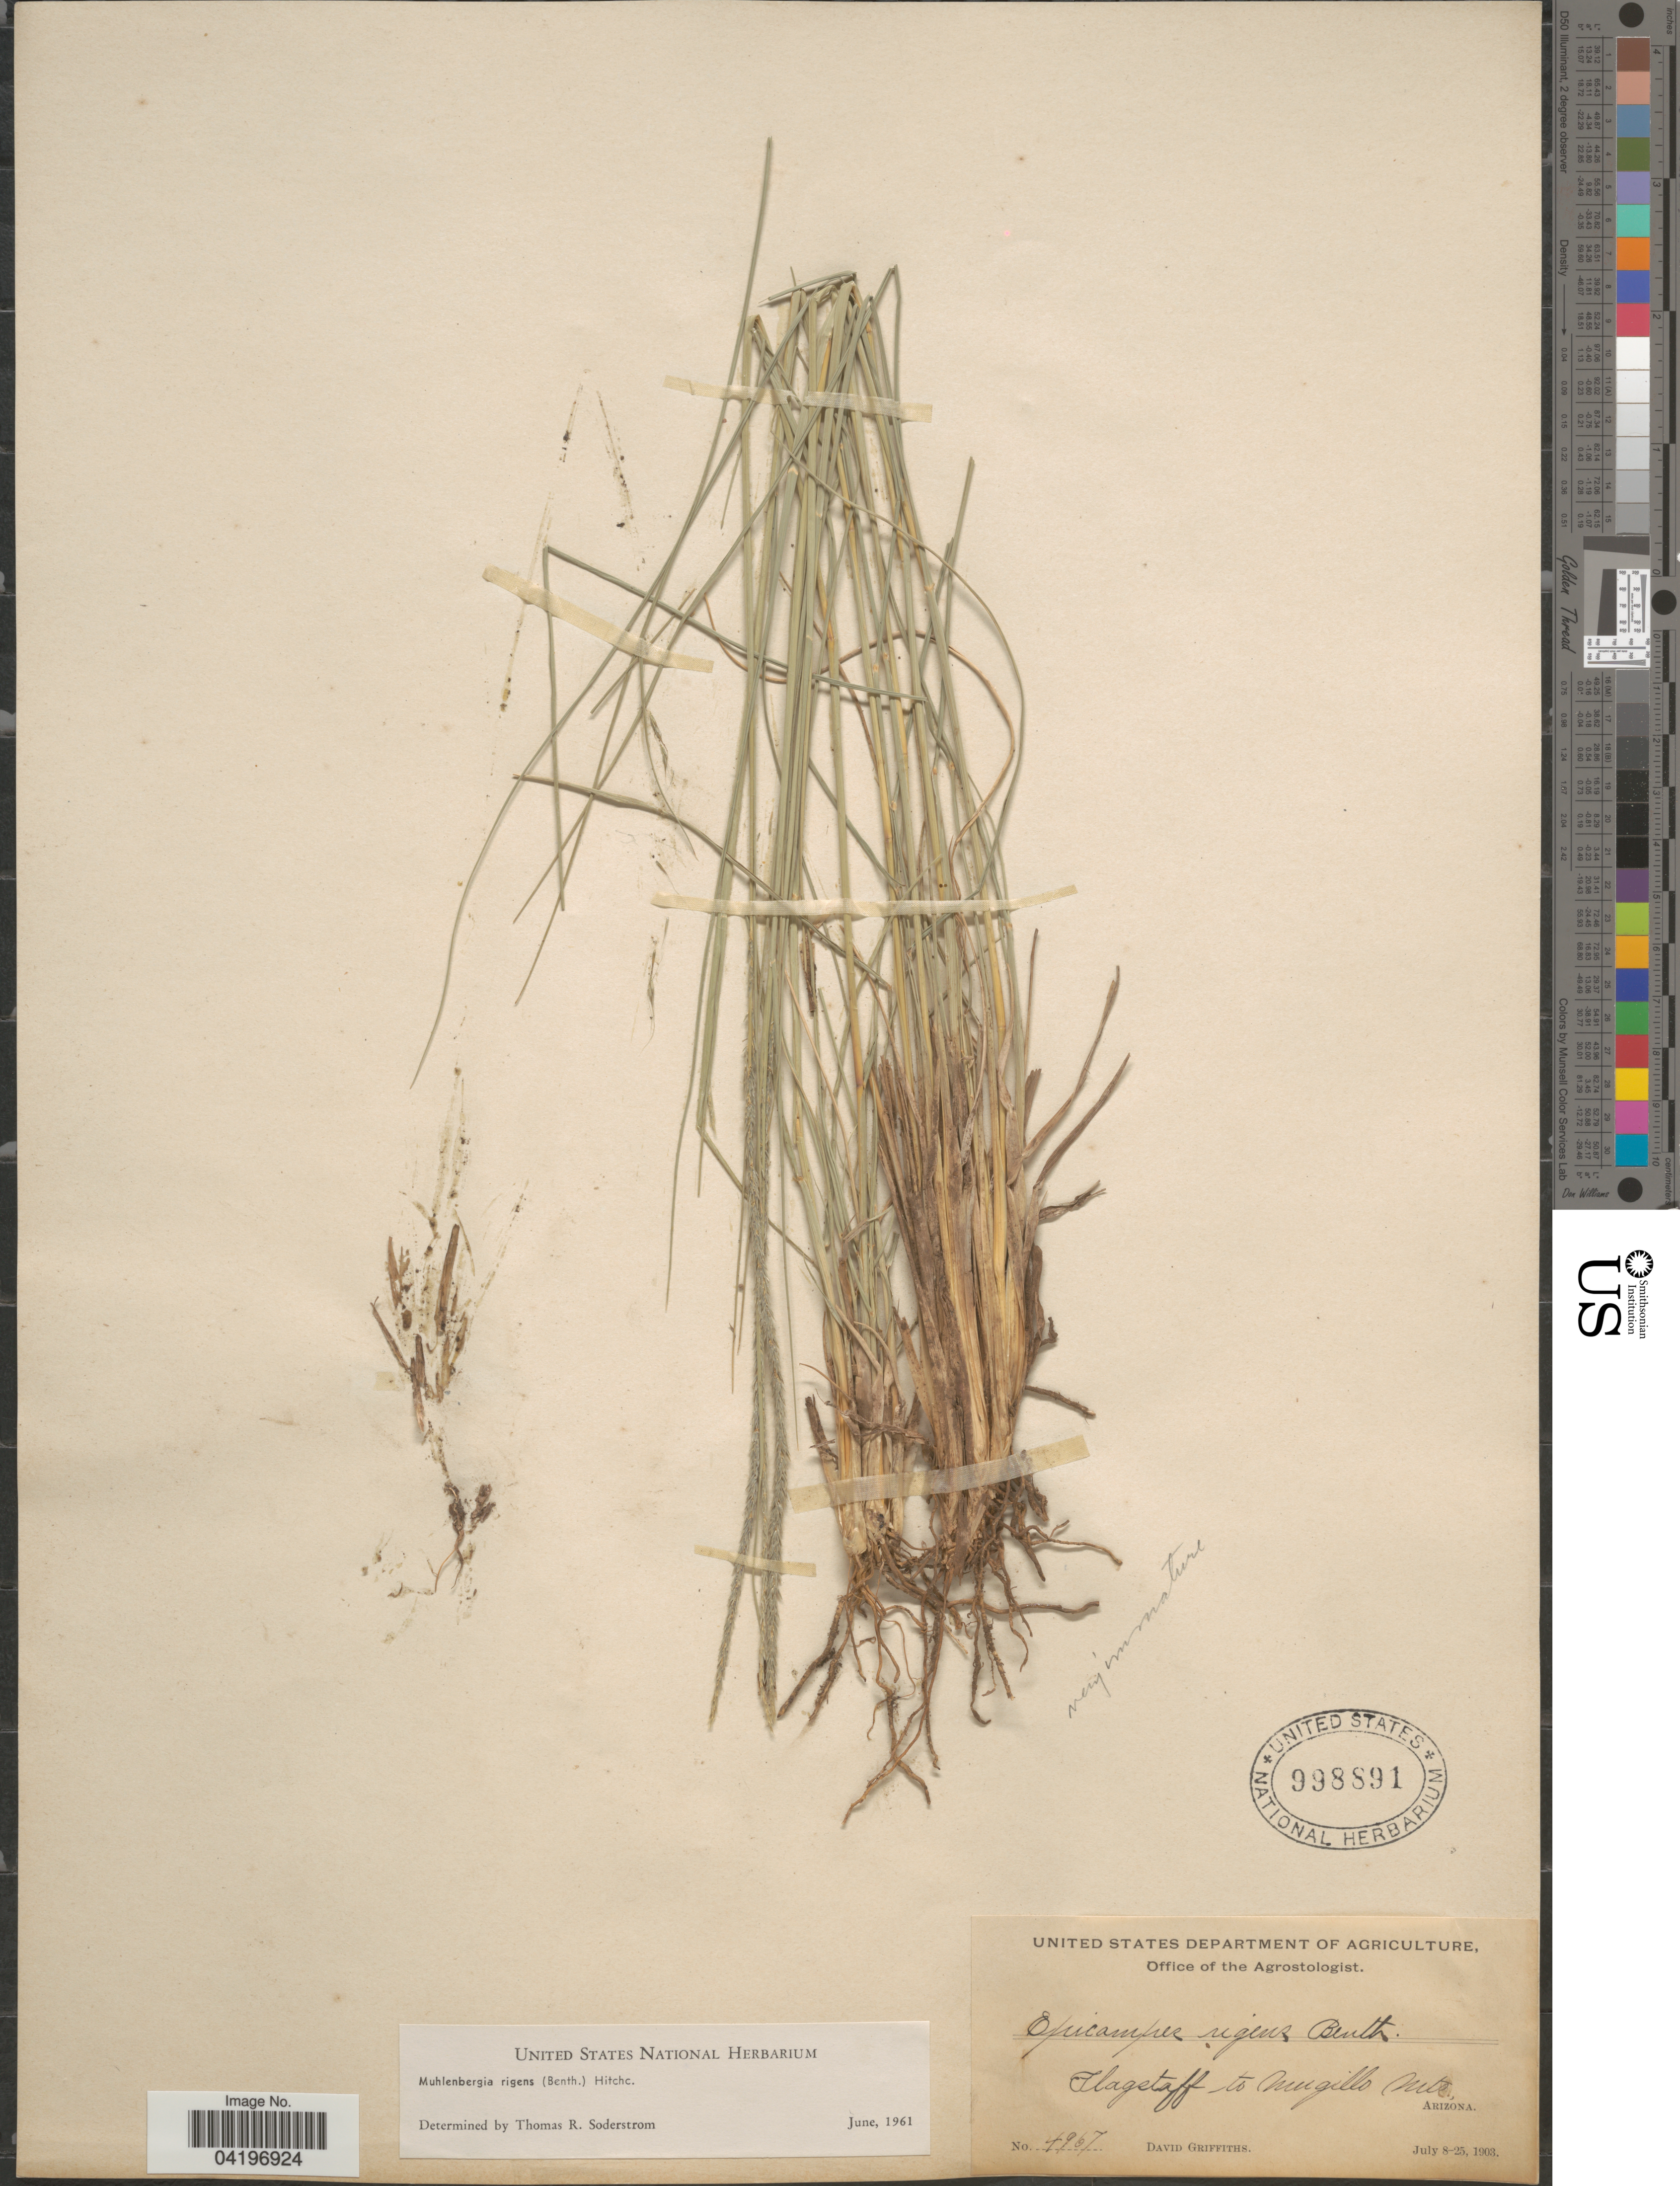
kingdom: Plantae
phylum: Tracheophyta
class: Liliopsida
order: Poales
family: Poaceae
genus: Muhlenbergia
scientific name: Muhlenbergia rigens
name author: (Benth.) Hitchc.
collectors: D. Griffiths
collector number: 4967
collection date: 1903-07-08/1903-07-25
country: United States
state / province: Arizona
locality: Flagstaff to Mugello Mts.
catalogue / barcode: US 998891